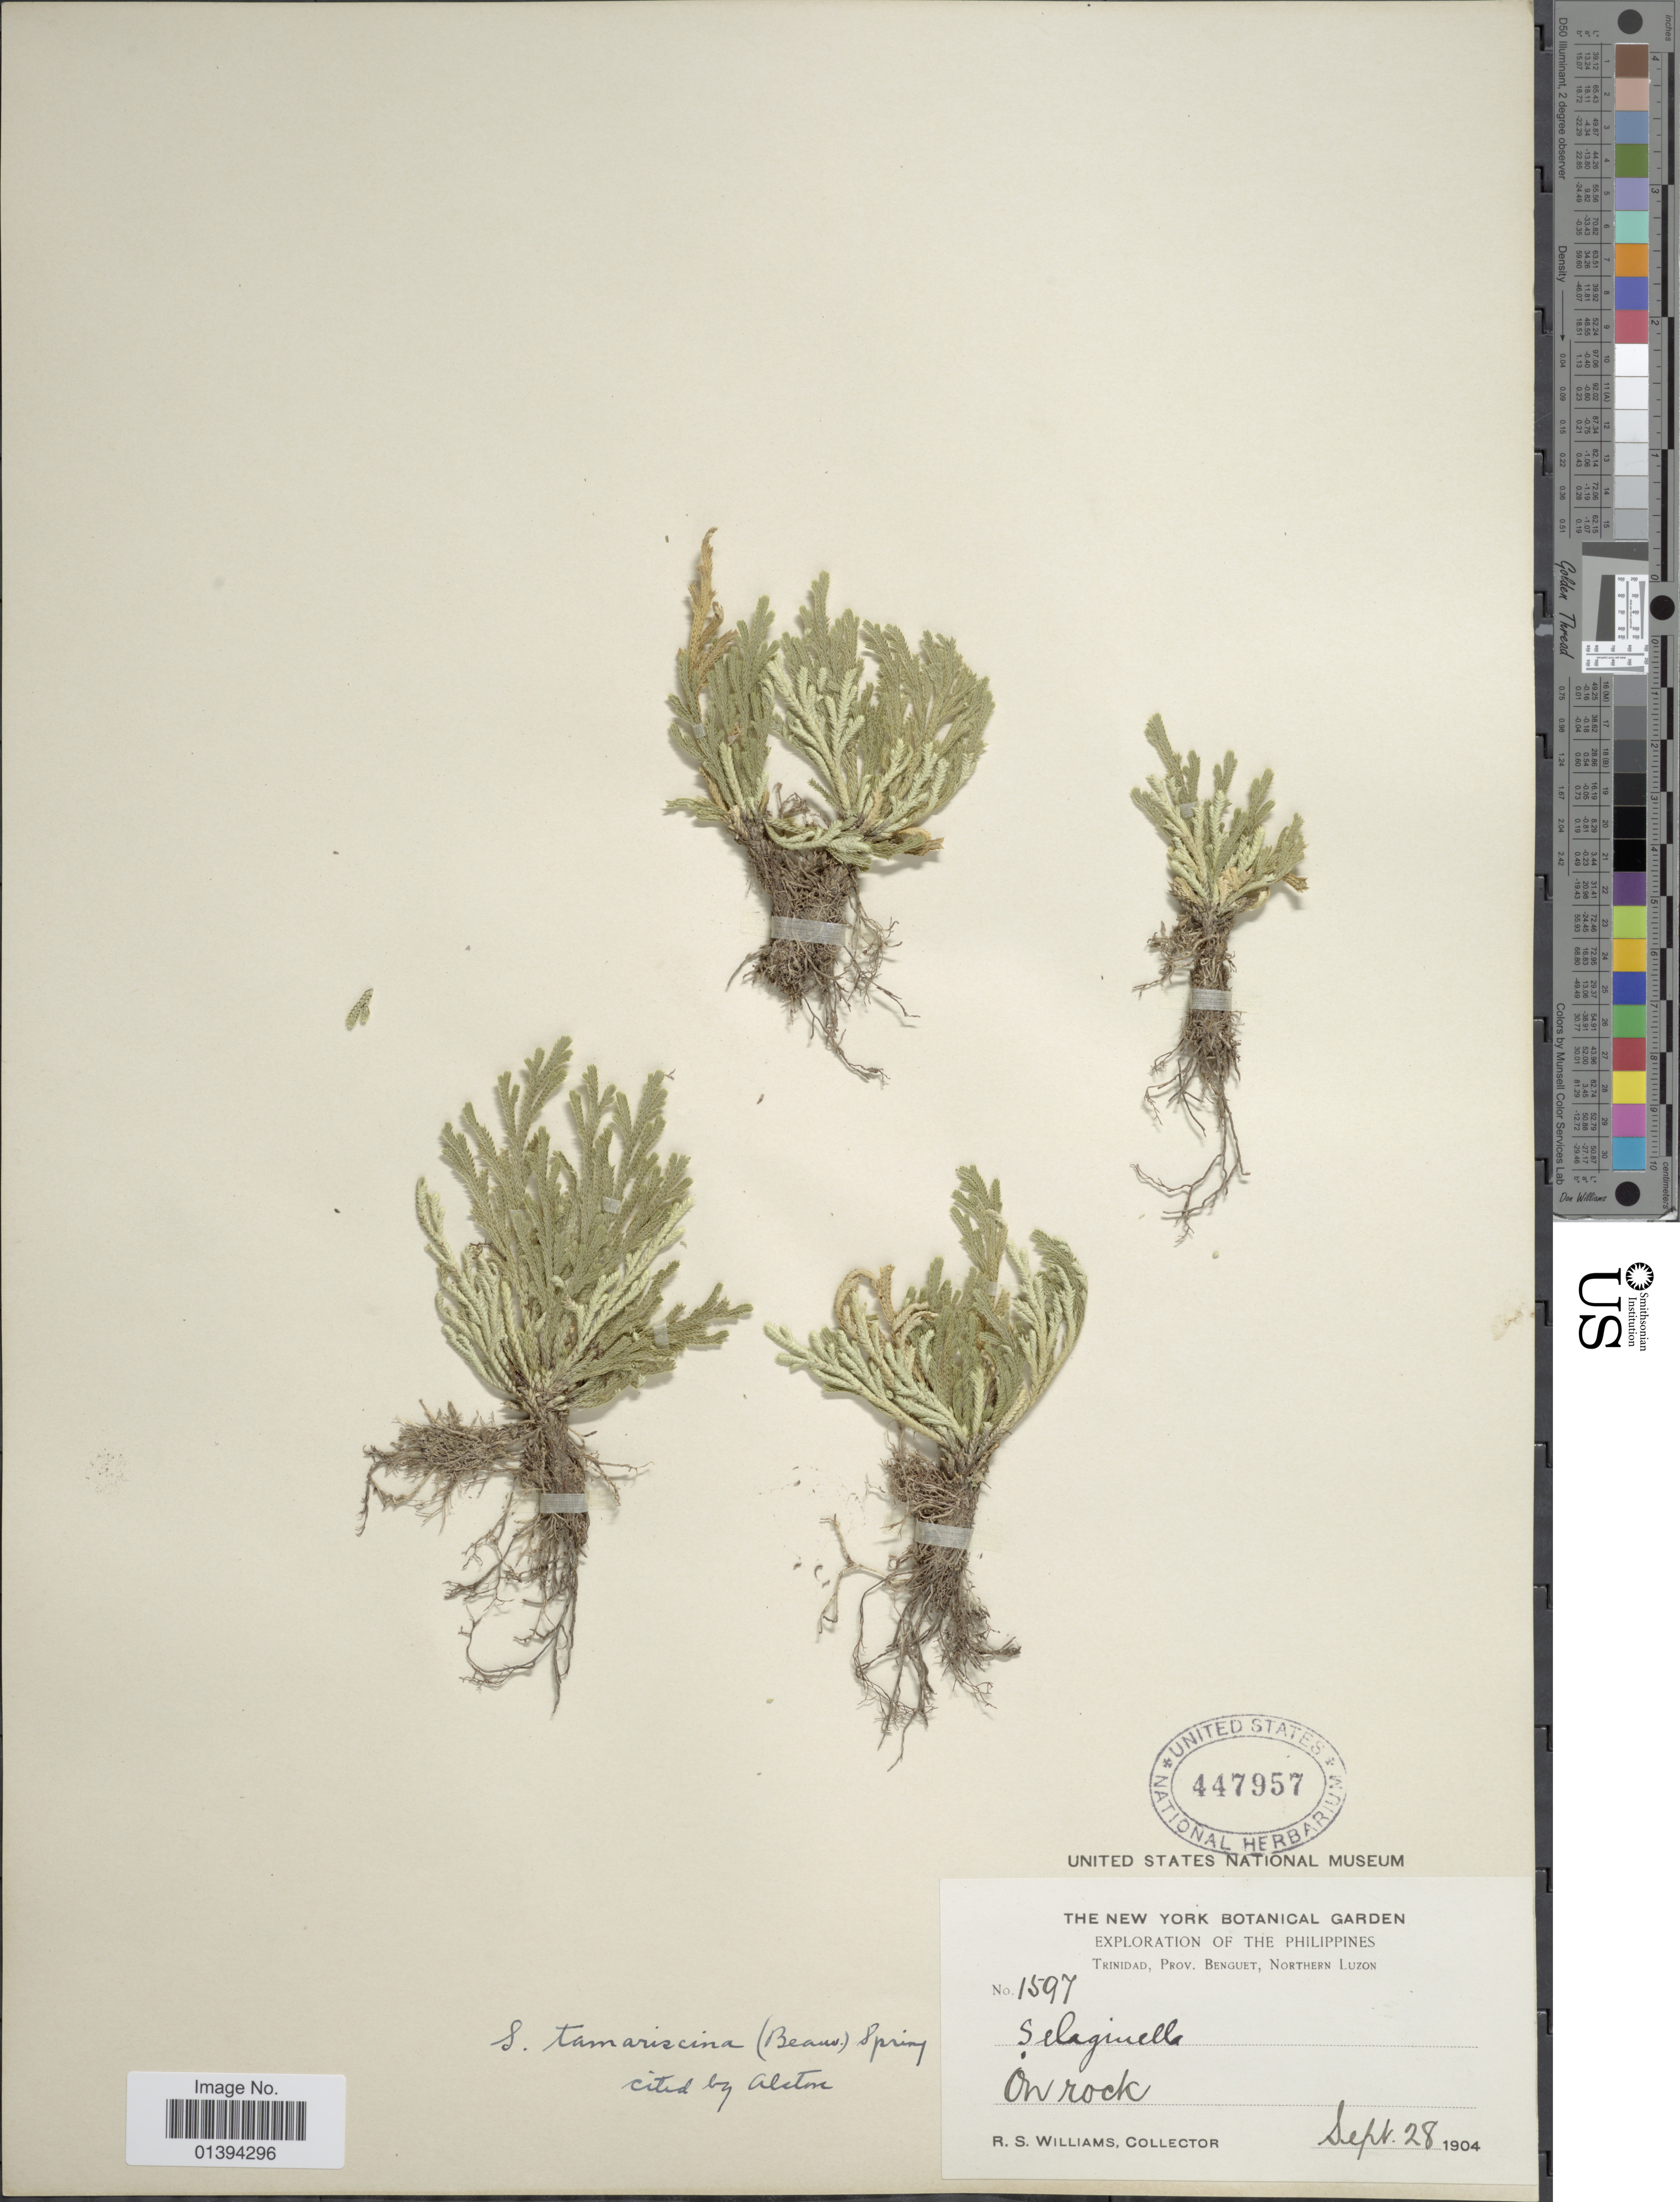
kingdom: Plantae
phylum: Tracheophyta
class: Lycopodiopsida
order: Selaginellales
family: Selaginellaceae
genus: Selaginella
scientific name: Selaginella tamariscina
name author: (P. Beauv.) Spring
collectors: R. S. Williams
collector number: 1597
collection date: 1904-09-28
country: Philippines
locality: Trinidad, prov. Benguet, Northern Luzon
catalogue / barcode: US 447957